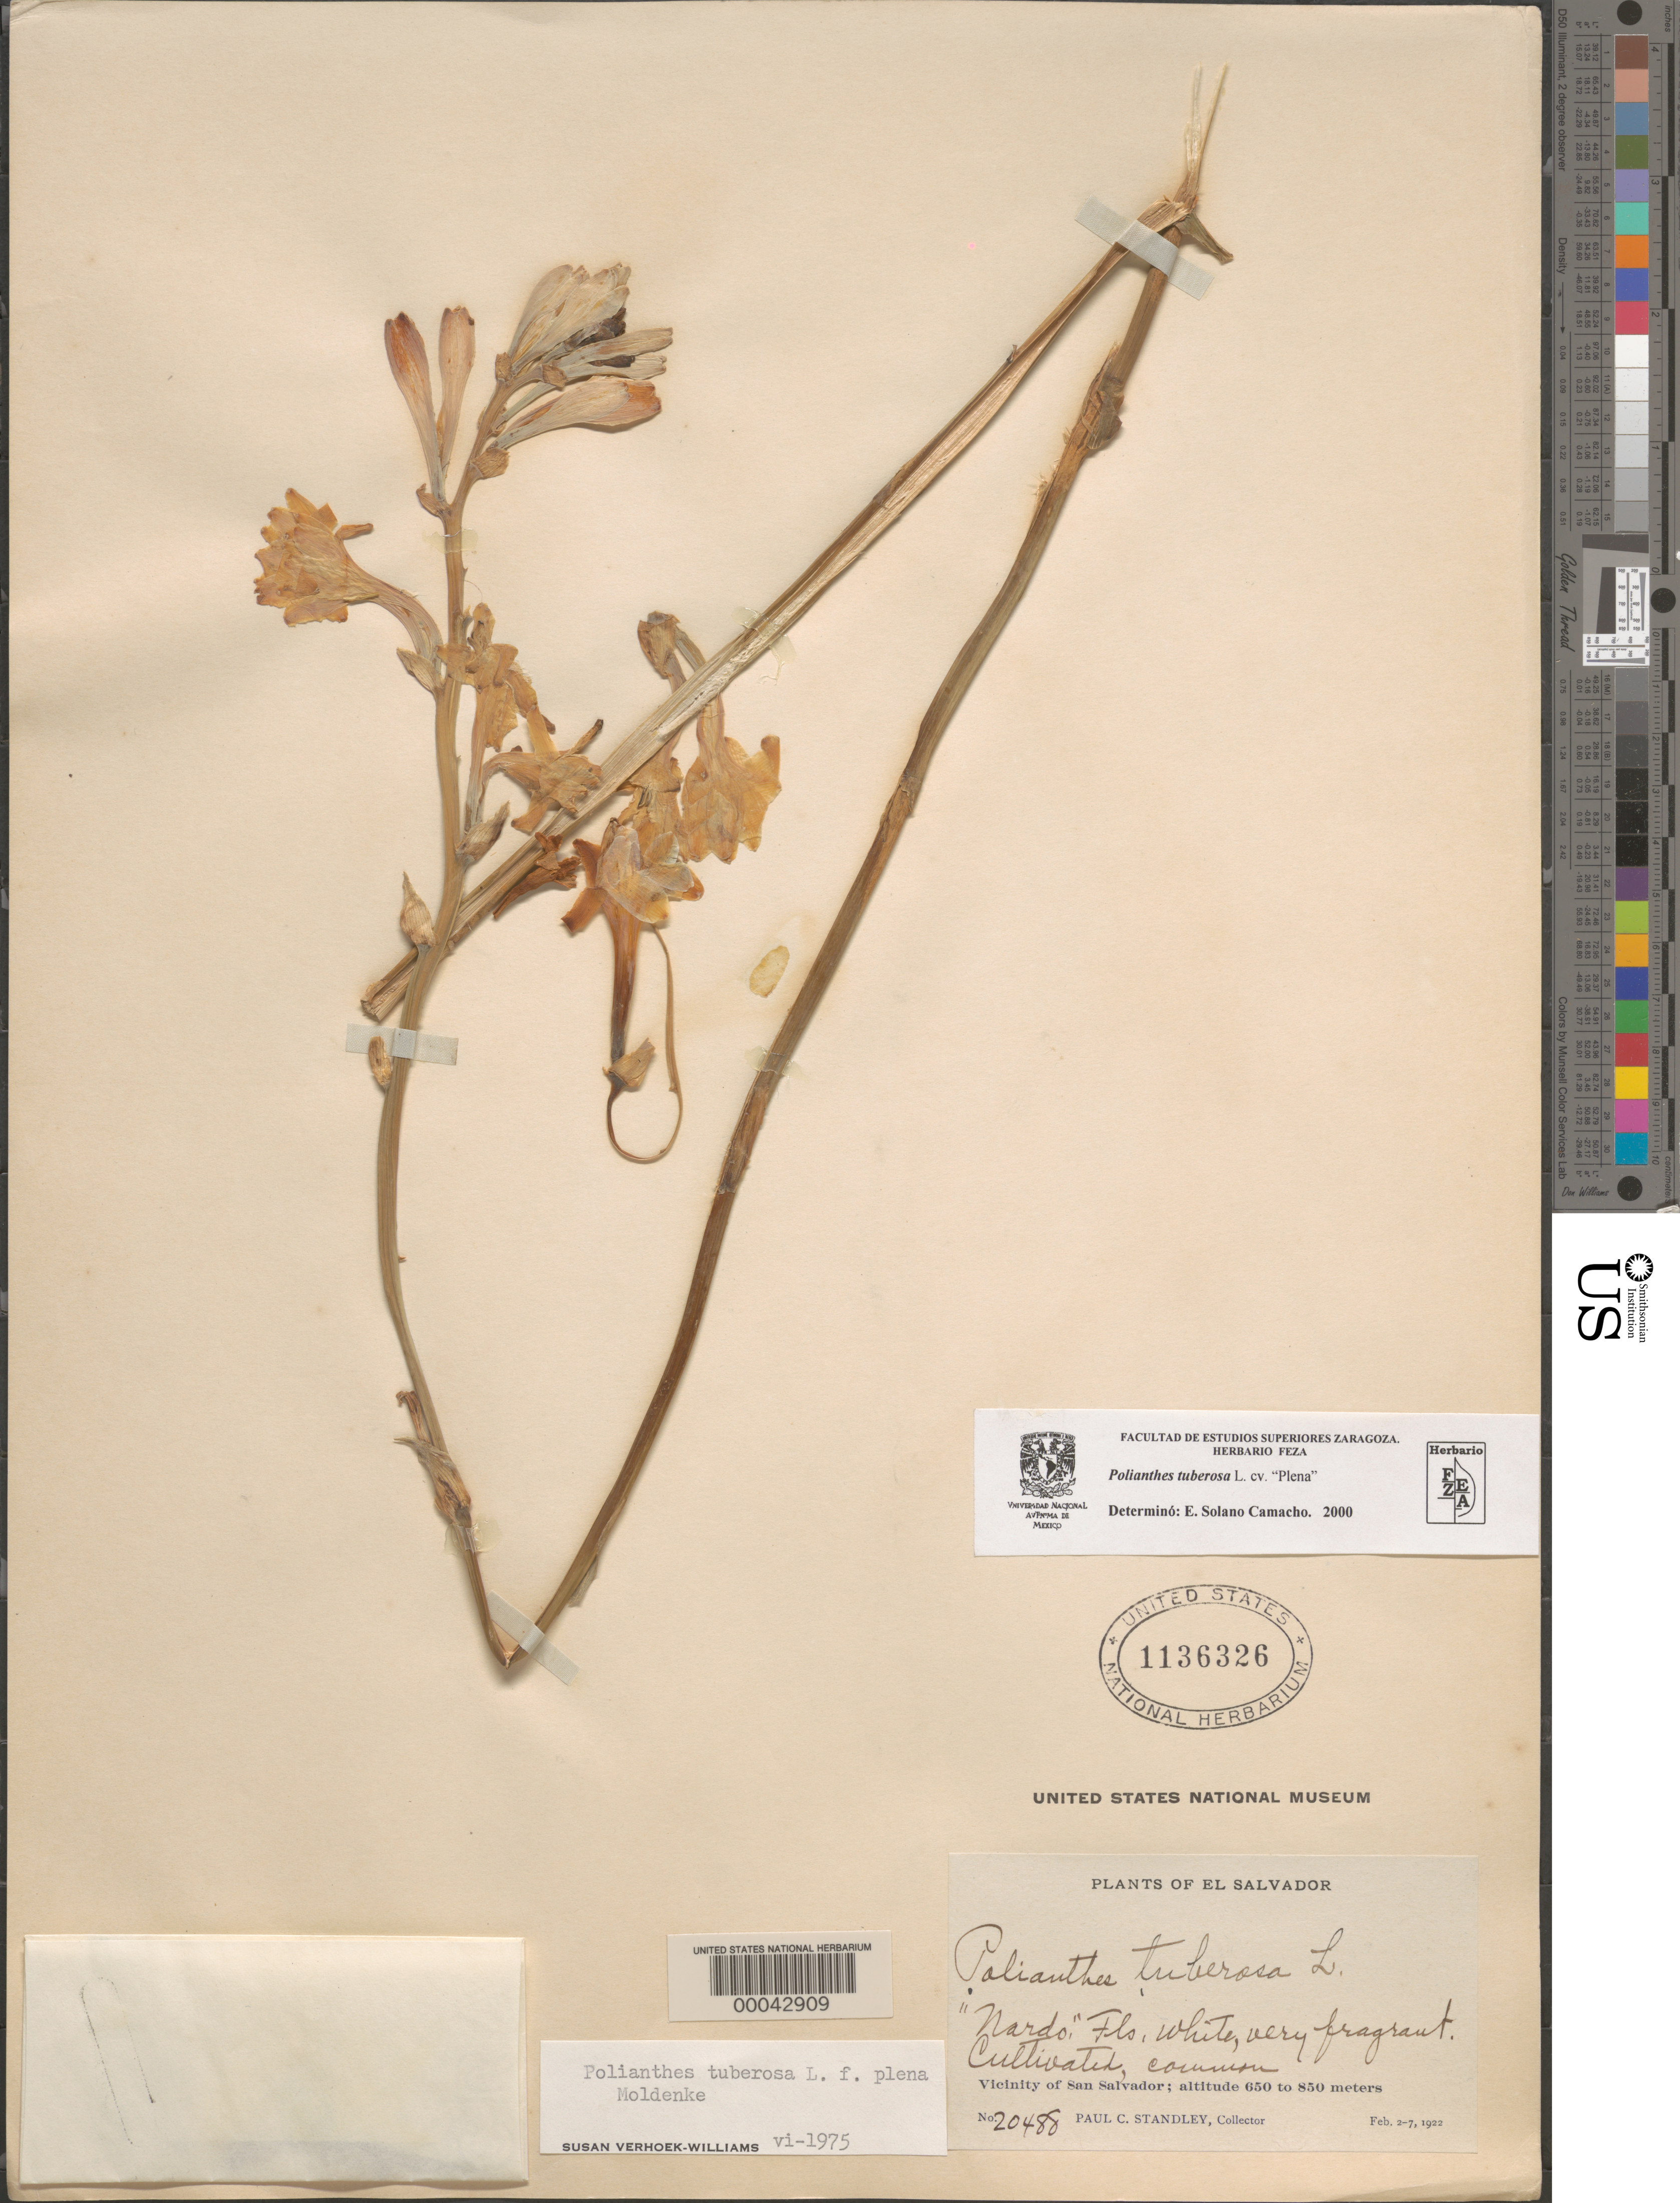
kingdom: Plantae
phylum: Tracheophyta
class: Liliopsida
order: Asparagales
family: Asparagaceae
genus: Polianthes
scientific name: Polianthes tuberosa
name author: L.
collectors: P. C. Standley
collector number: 20488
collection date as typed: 02 Feb 1922 to 07 Feb 1922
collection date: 1922-02-02/1922-02-07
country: El Salvador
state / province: San Salvador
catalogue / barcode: US 1136326